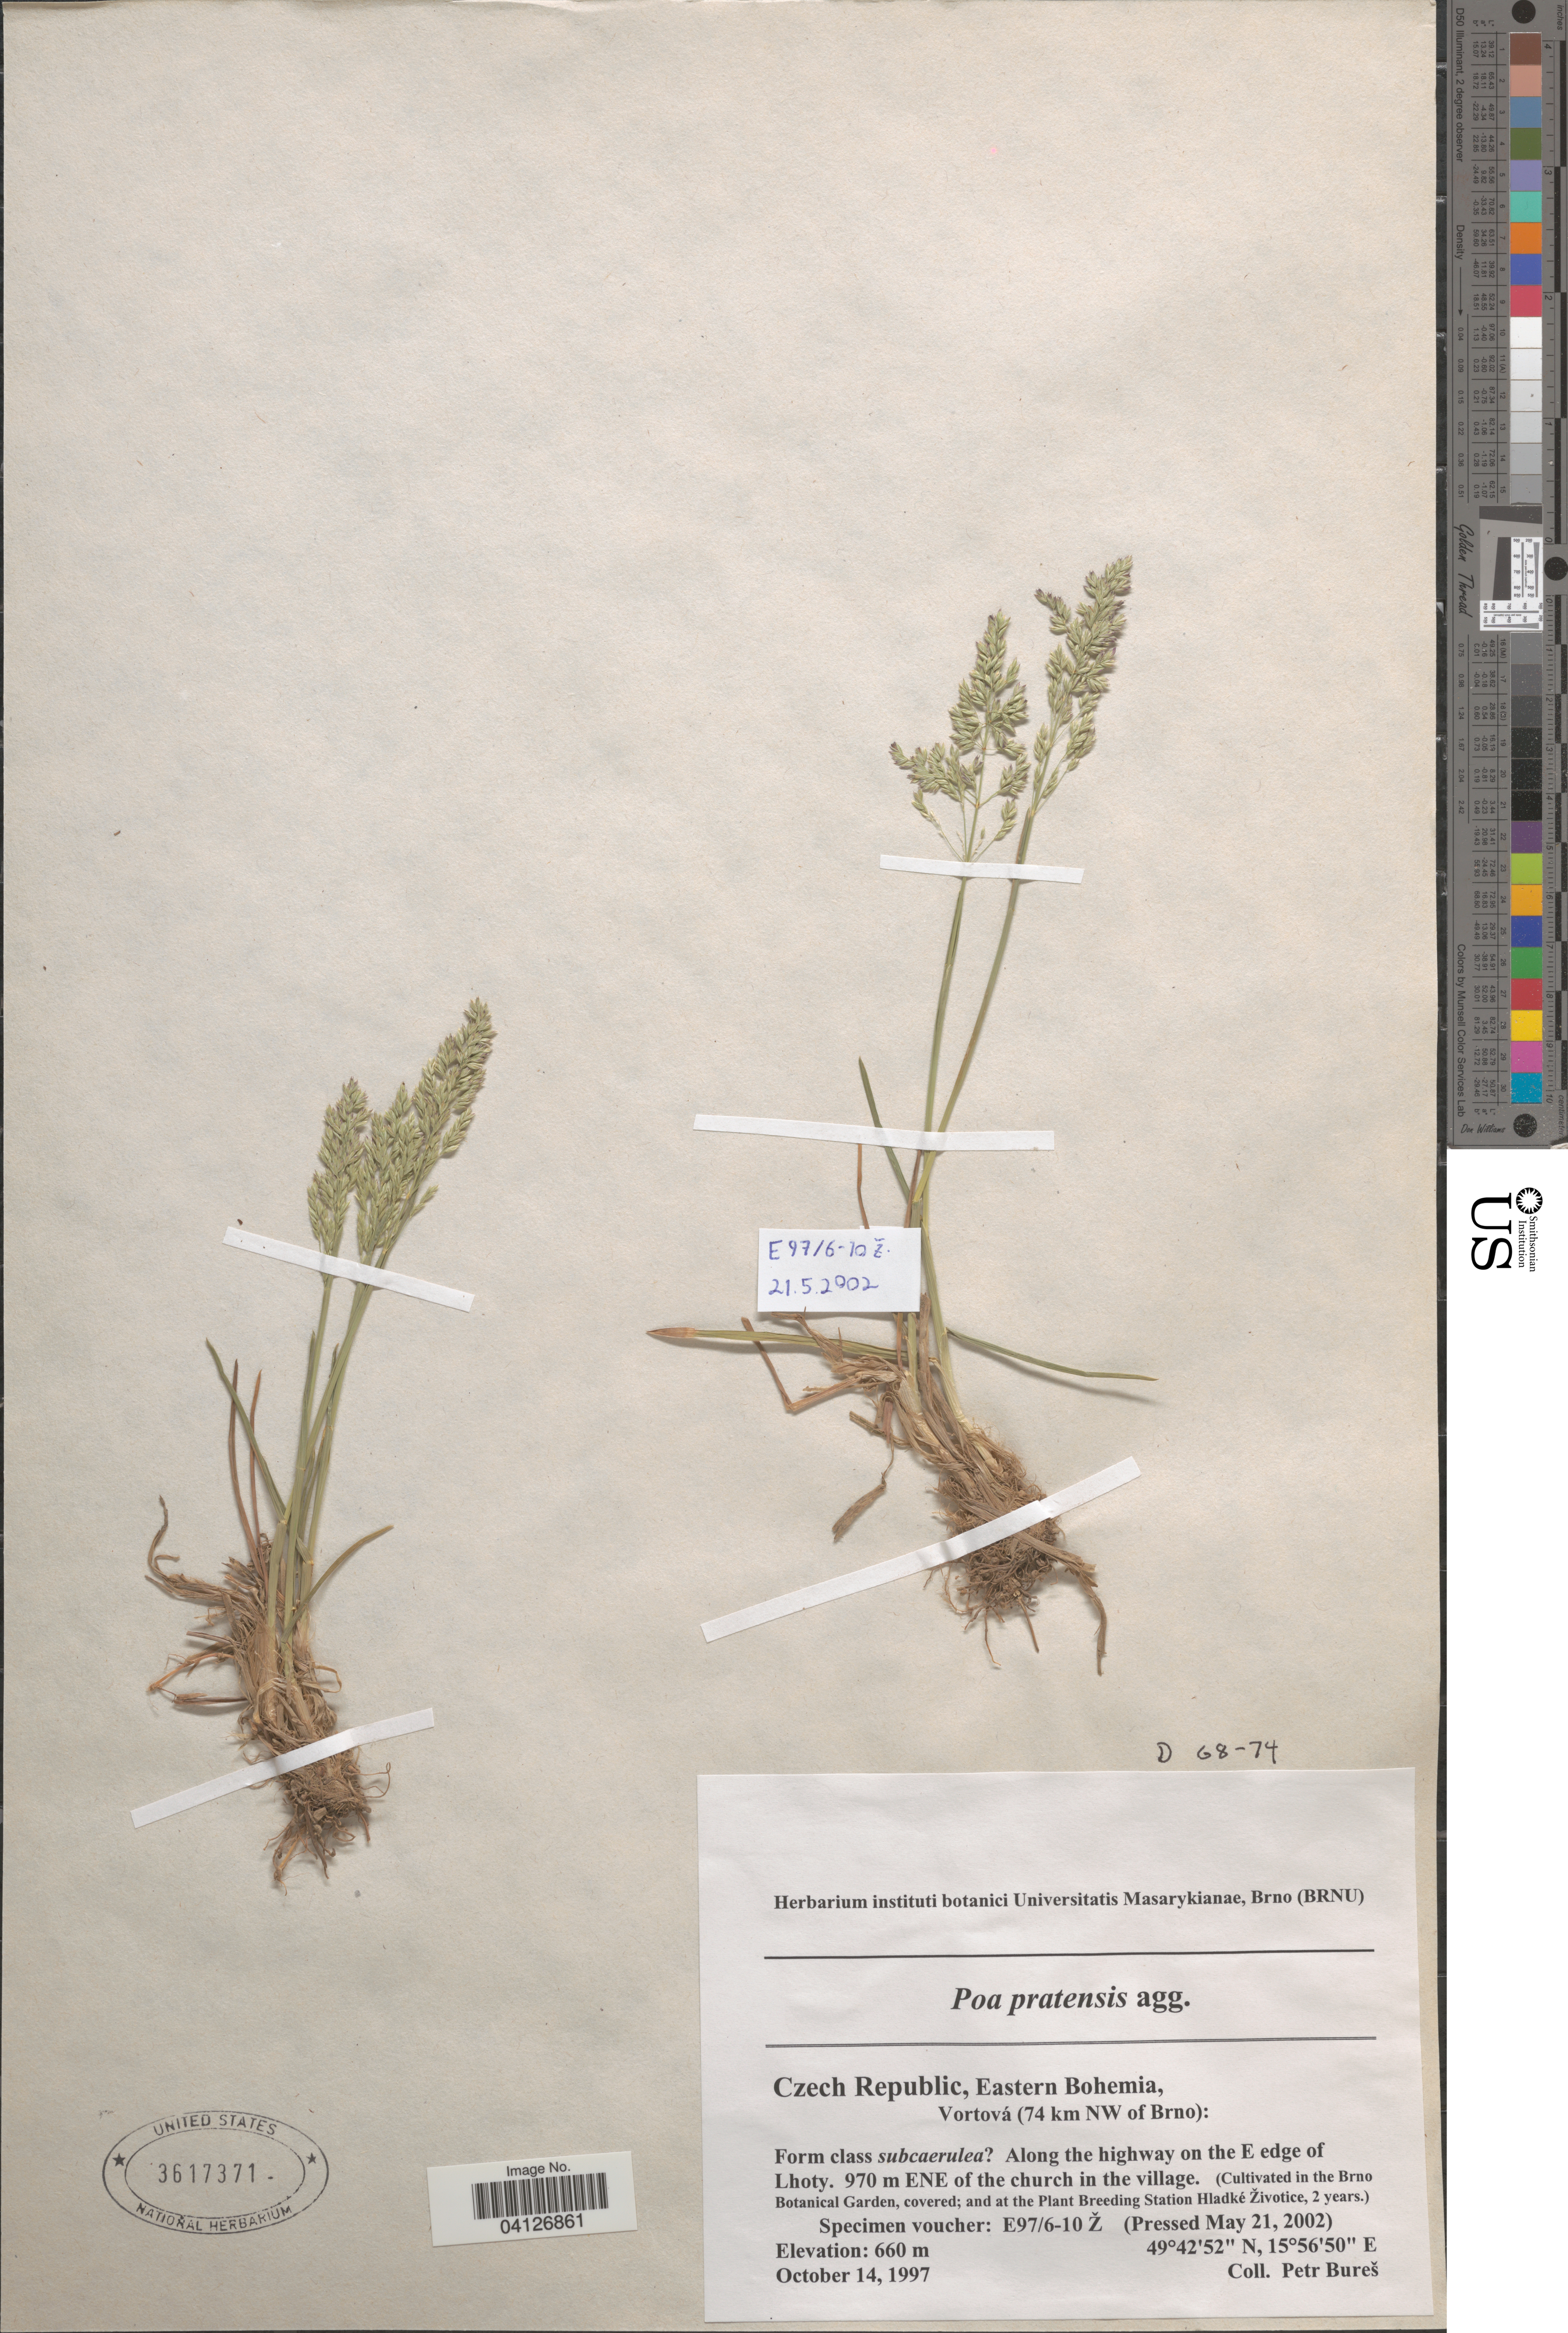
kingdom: Plantae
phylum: Tracheophyta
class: Liliopsida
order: Poales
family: Poaceae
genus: Poa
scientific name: Poa pratensis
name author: L.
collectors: Ex herb. instituti botanici Universitatis Masarykianae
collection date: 2002-05-21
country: Czechia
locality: In the Brno Botanical Garden, covered; and at the Plant Breeding Station Hladké Životice, 2 years.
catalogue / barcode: US 3617371